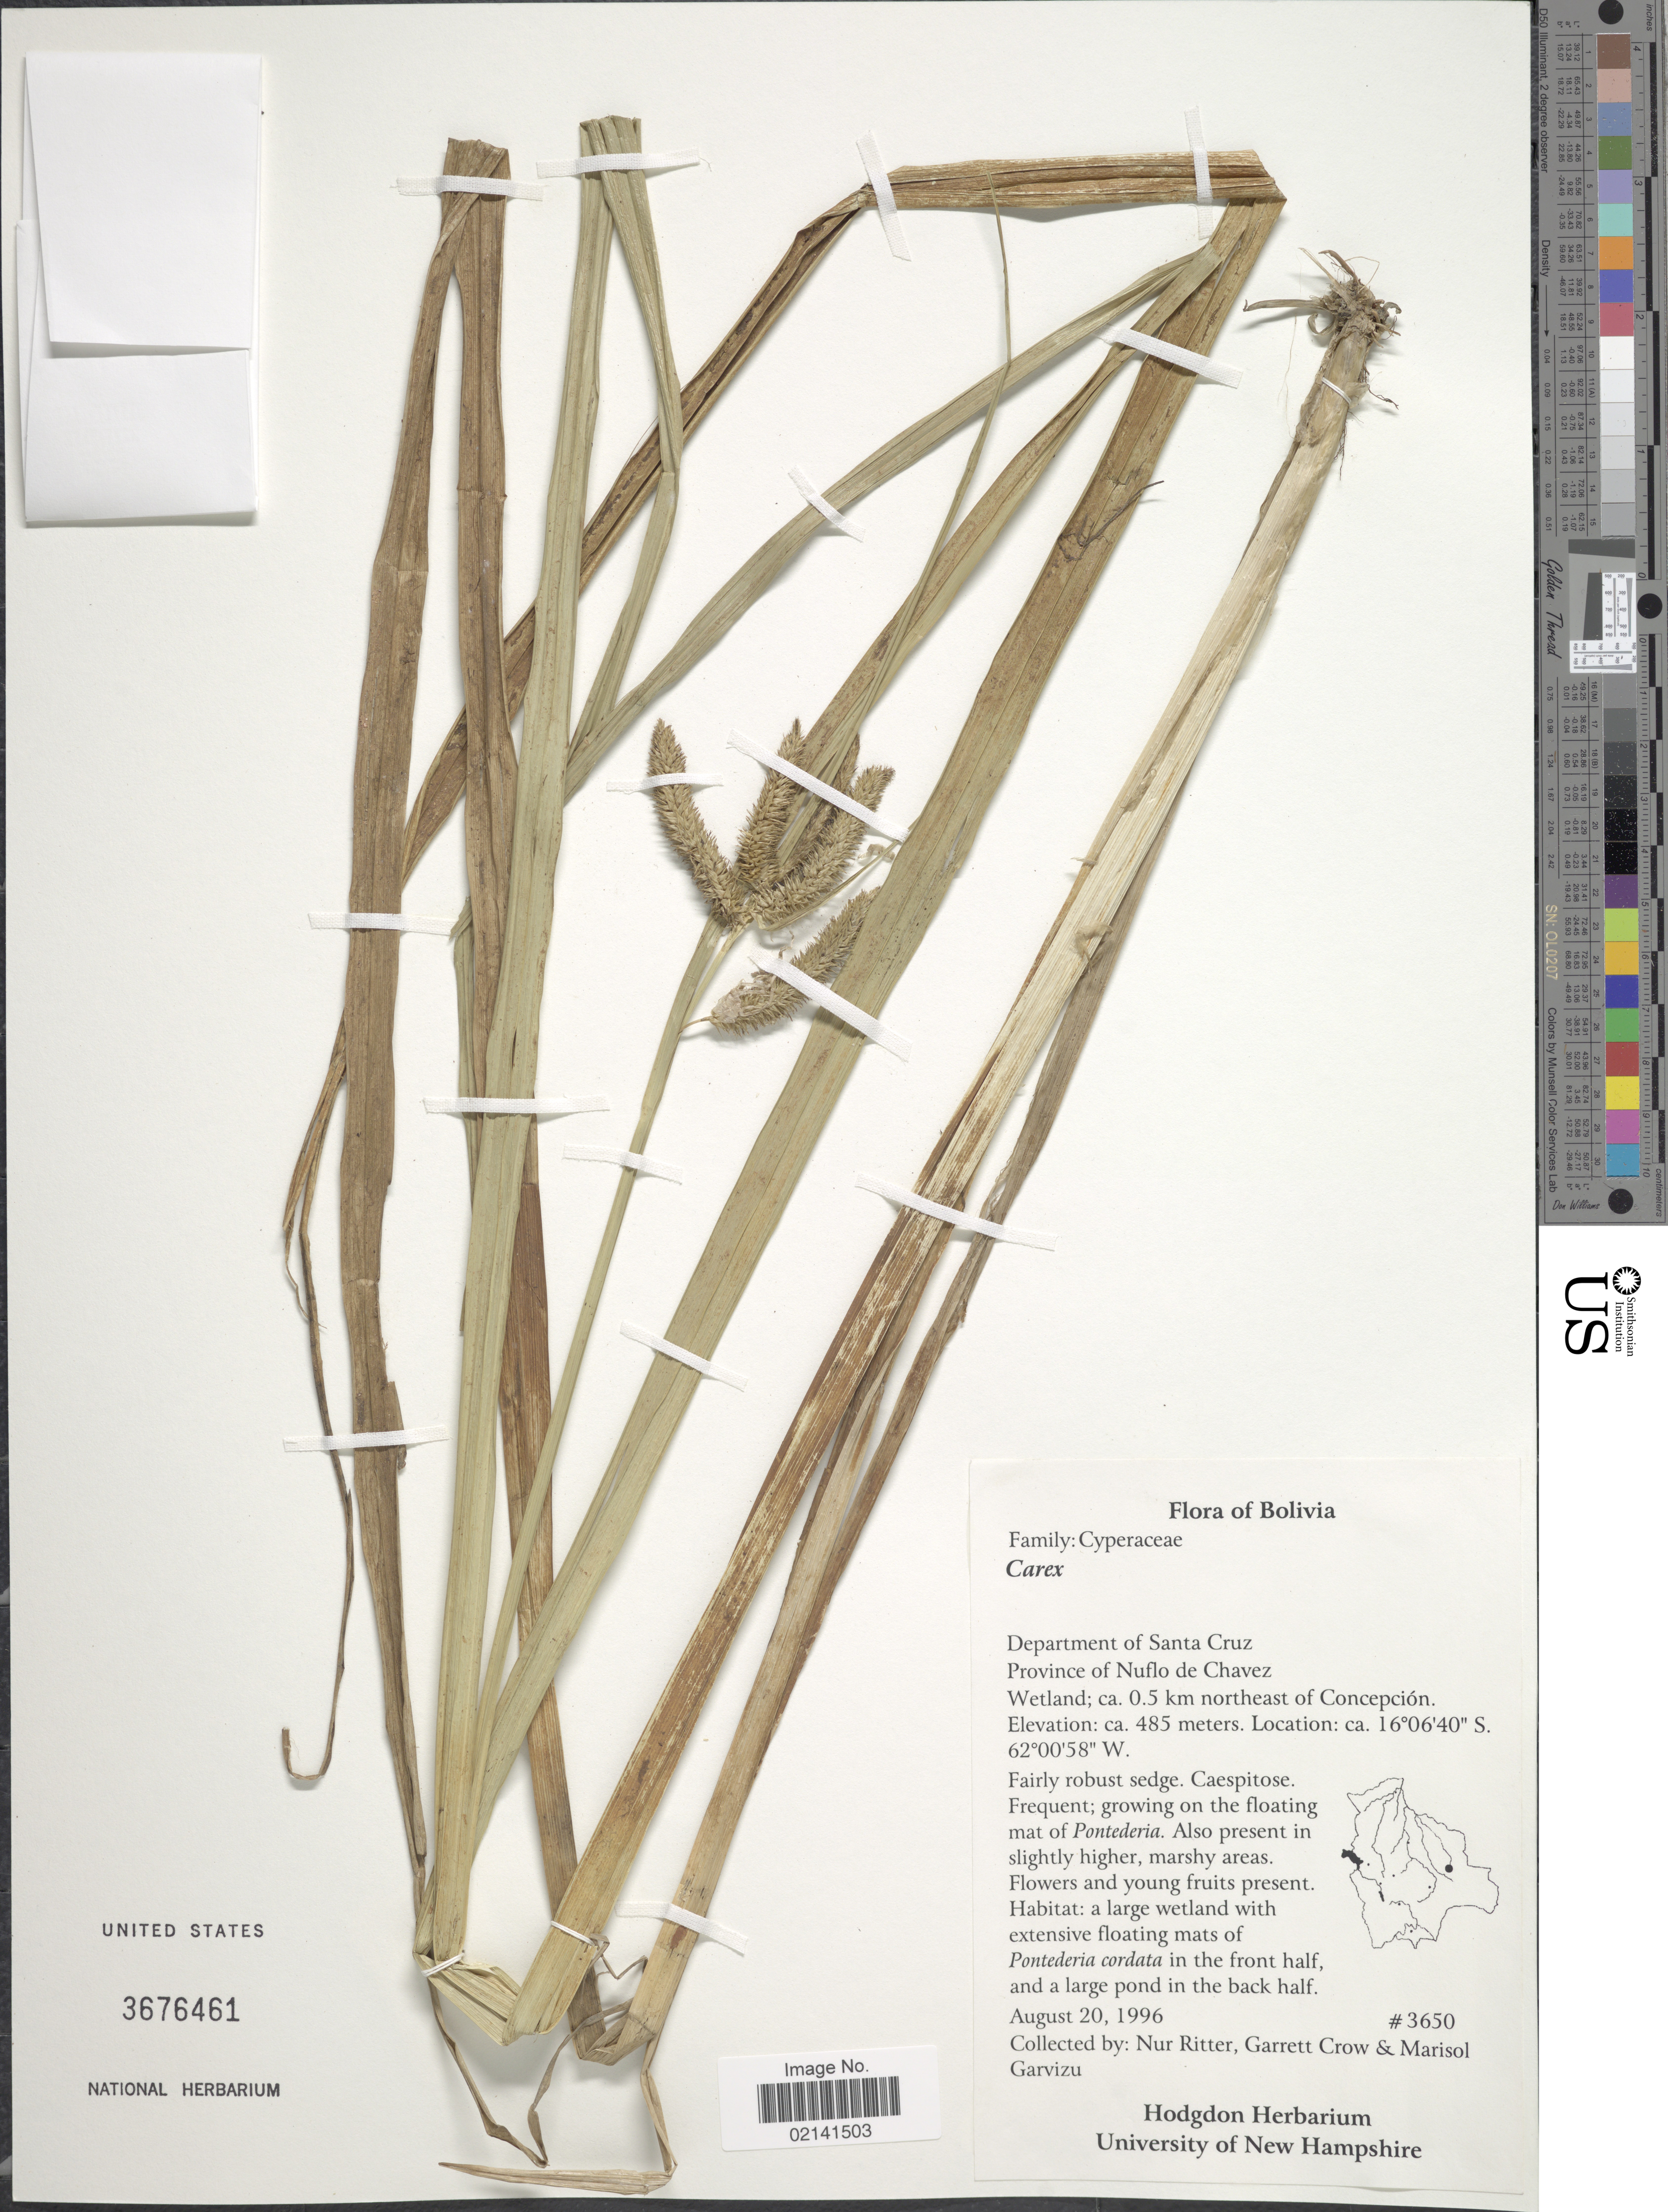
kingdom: Plantae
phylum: Tracheophyta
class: Liliopsida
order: Poales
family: Cyperaceae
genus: Carex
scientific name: Carex polysticha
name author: Boeckeler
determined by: Jimnéz-Mejias, Pedro, (UPOS), Universidad Pablo de Olavide (SPAIN)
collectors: N. Ritter, G. E. Crow & M. Garvizu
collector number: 3650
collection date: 1996-08-20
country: Bolivia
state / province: Santa Cruz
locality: Department of Santa Cruz. Province of Nuflo de Chavez. Wetland. ca. 0.5 km northeast of Concepcion.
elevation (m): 485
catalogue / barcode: US 3676461